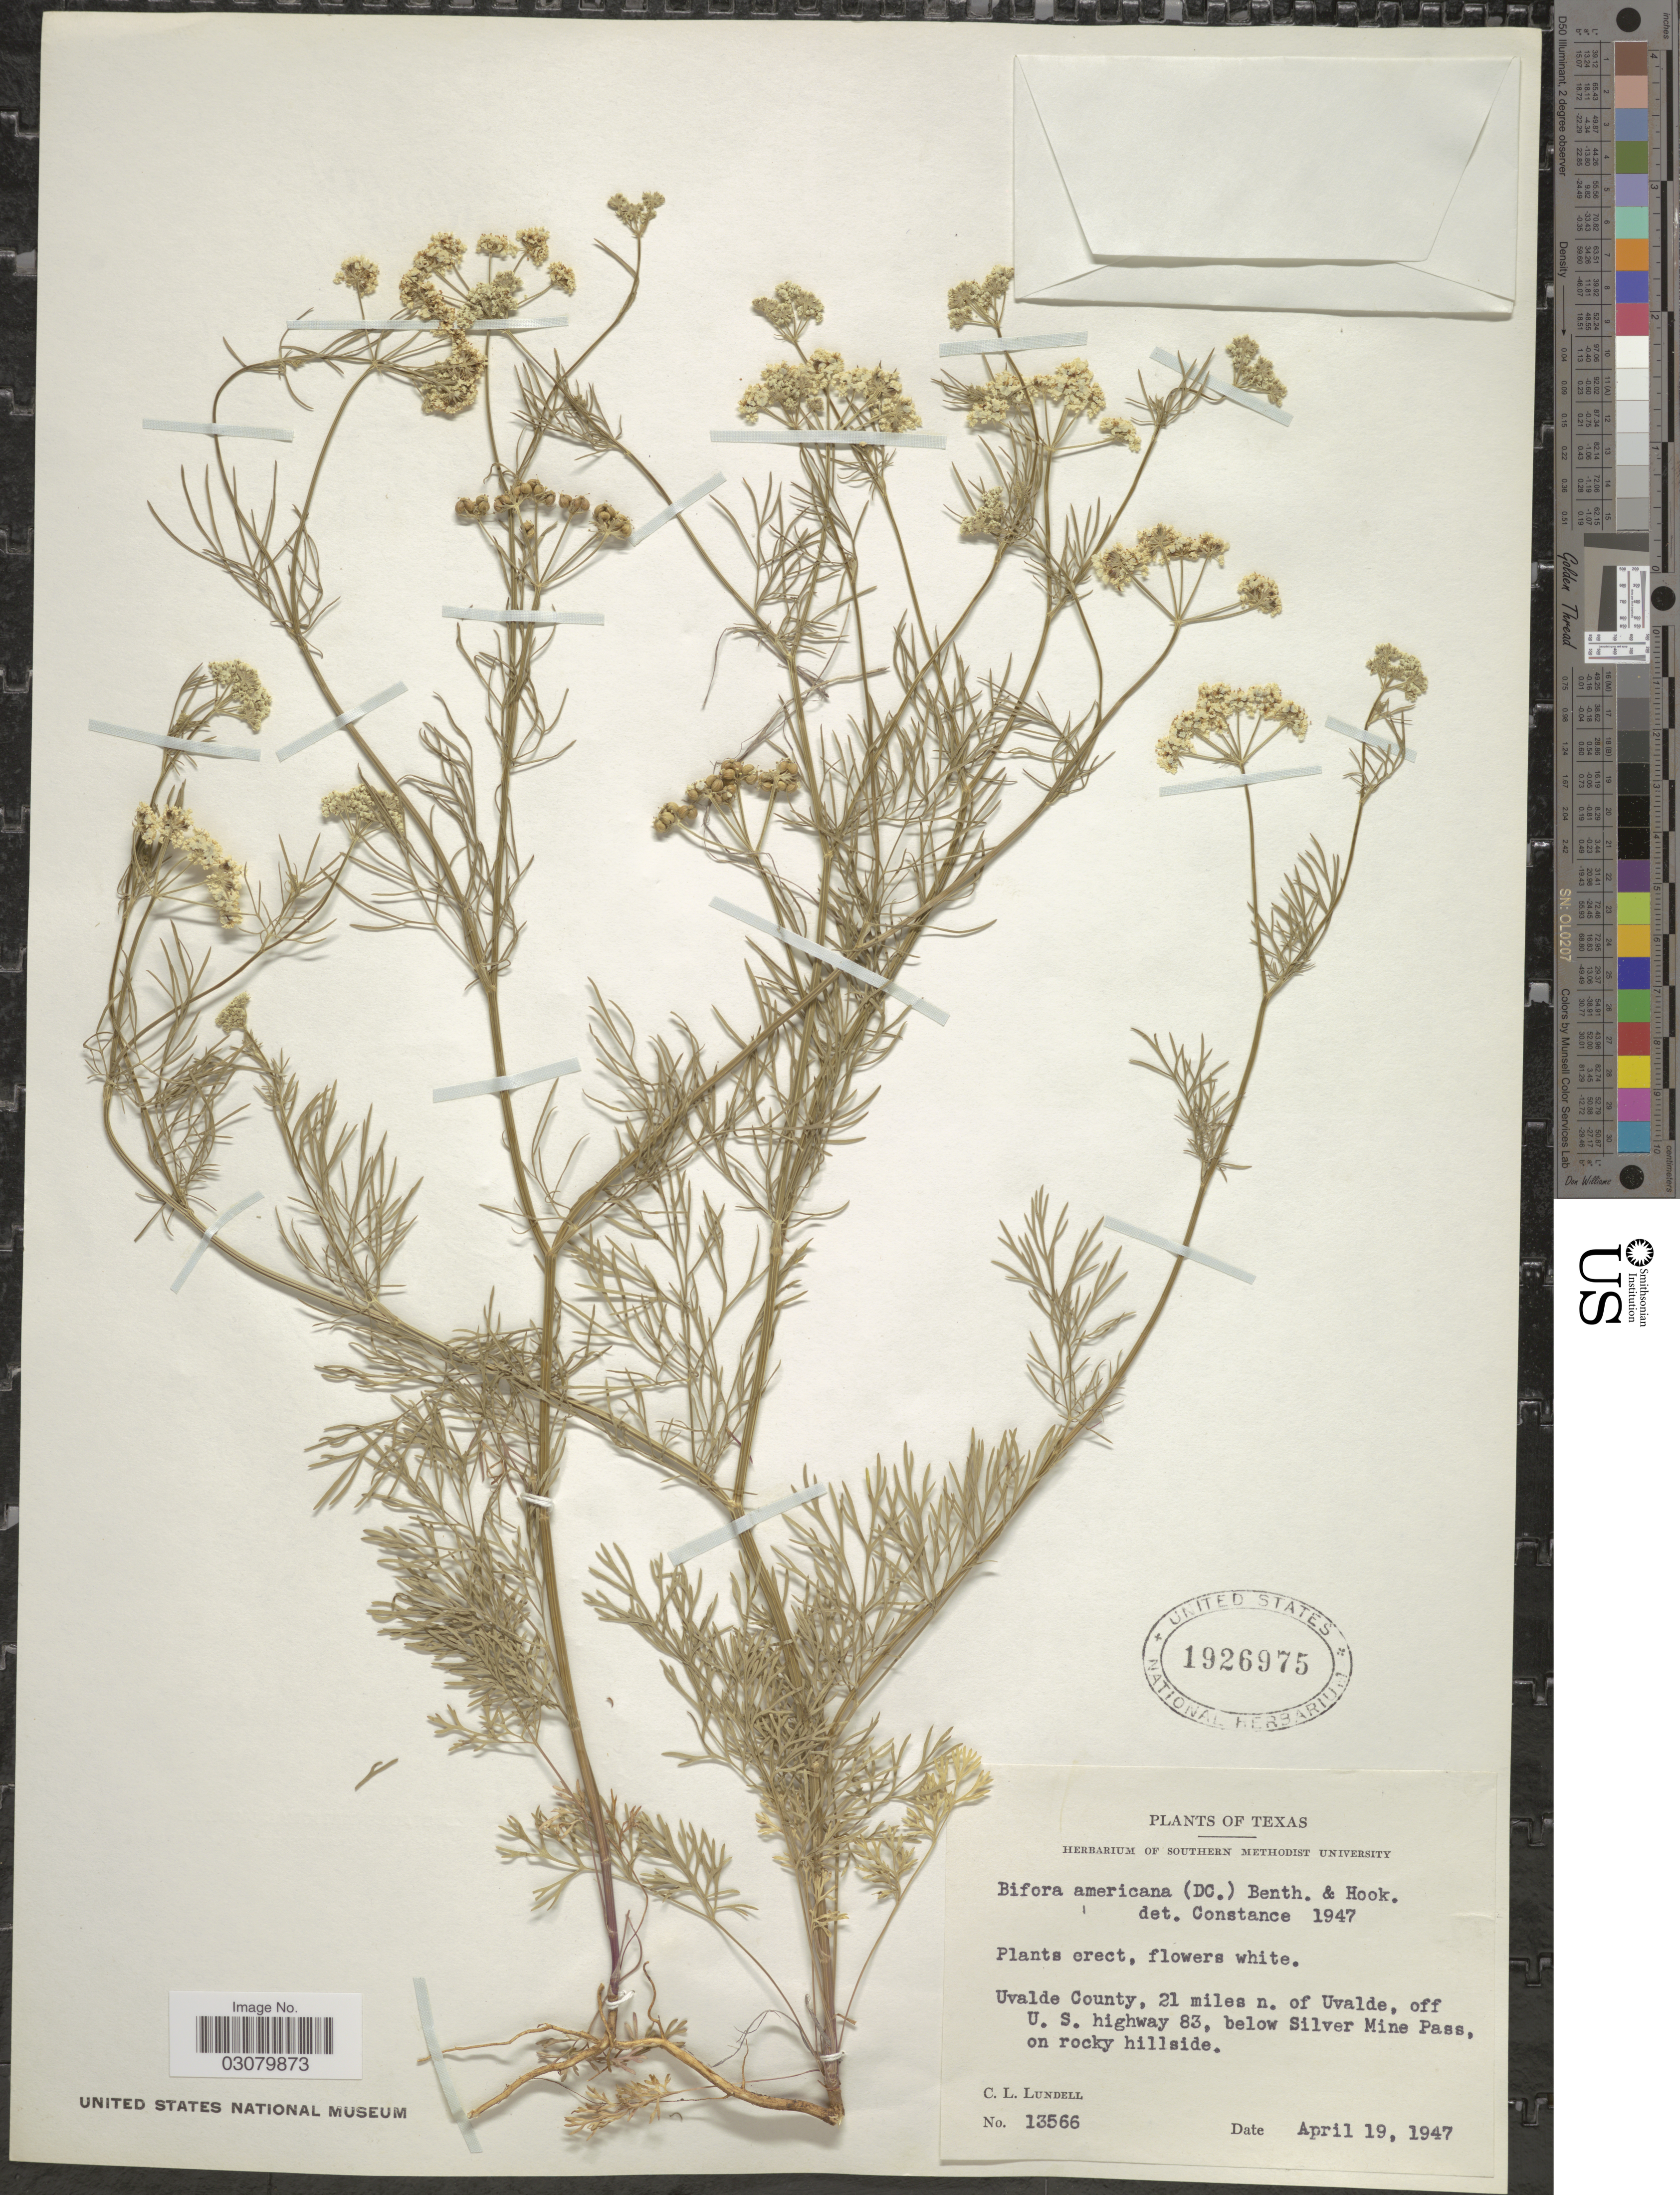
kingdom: Plantae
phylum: Tracheophyta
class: Magnoliopsida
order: Apiales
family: Apiaceae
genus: Bifora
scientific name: Bifora americana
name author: (DC.) Benth. & Hook. f. ex S. Watson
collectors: C. L. Lundell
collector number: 13566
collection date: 1947-04-19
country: United States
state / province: Texas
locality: Uvalde County, 21 miles n. of Uvalde, off U.S. highway 83, below Silver Mine Pass.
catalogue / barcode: US 1926975